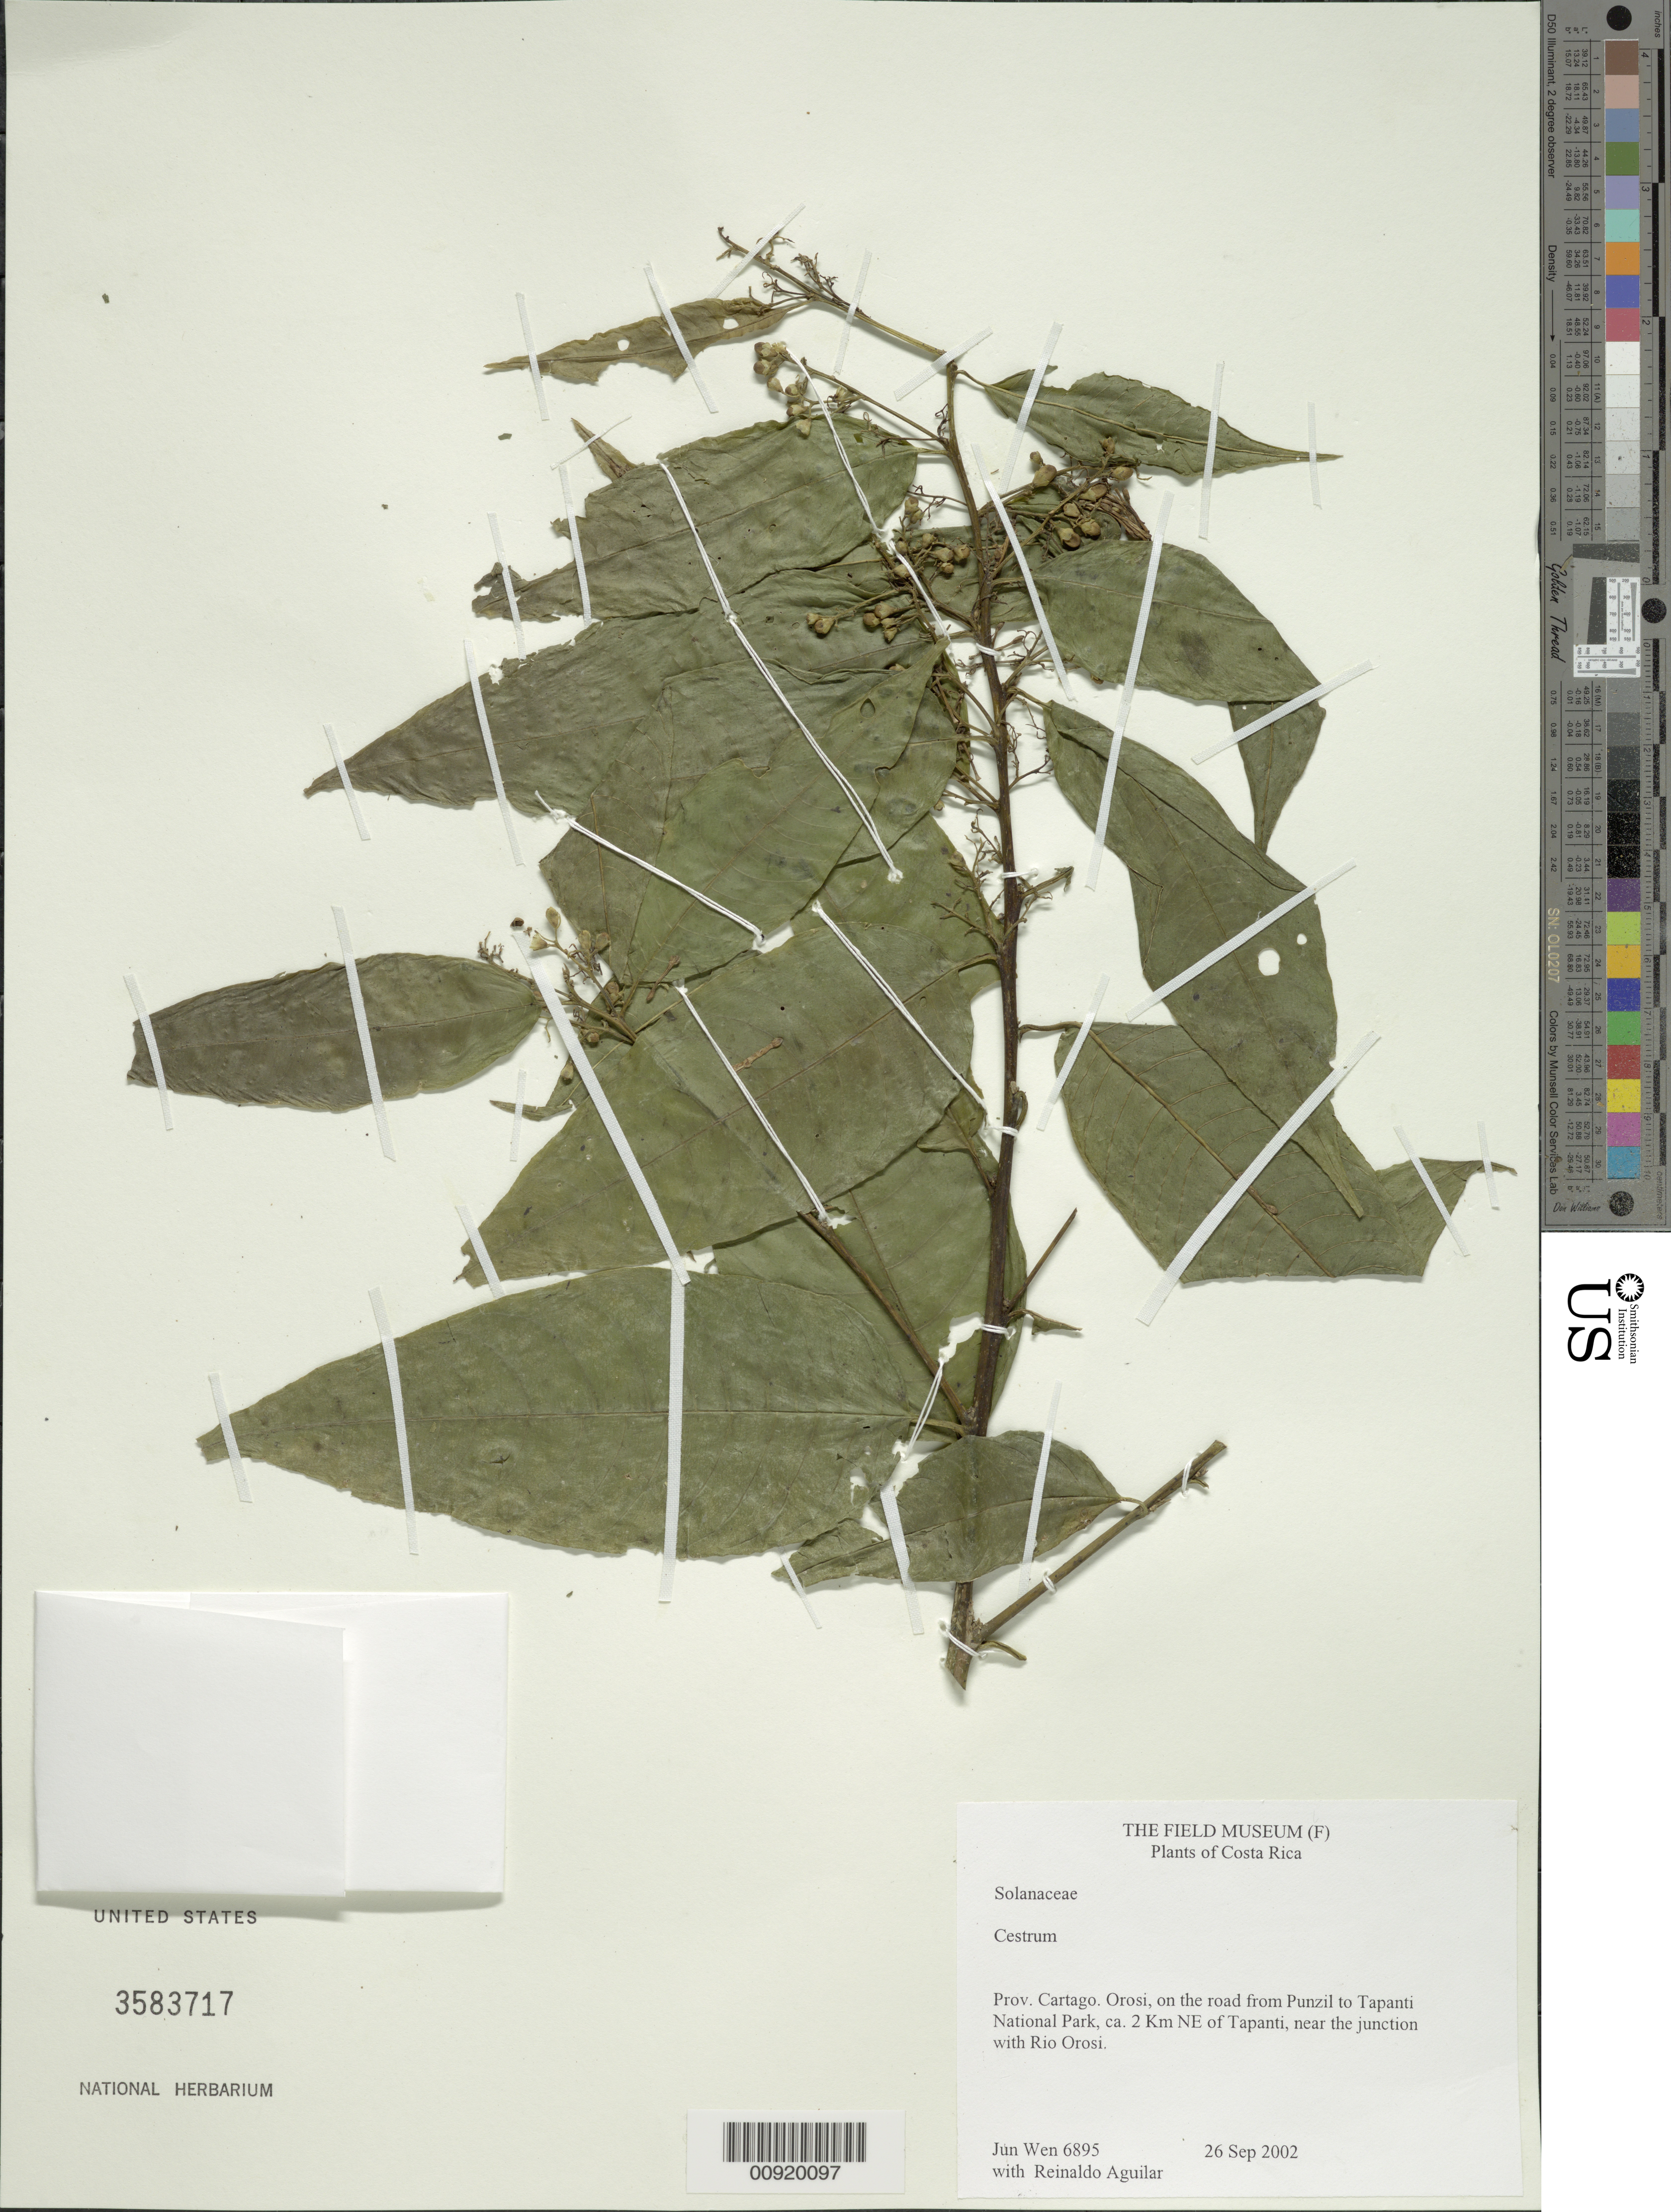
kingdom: Plantae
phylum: Tracheophyta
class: Magnoliopsida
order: Solanales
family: Solanaceae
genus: Cestrum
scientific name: Cestrum sp.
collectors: J. Wen & R. Aguilar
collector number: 6895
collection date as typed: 24 Sep 2002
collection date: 2002-09-26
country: Costa Rica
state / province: Cartago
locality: Orosi, on the road from Punzil to Parque Nacional Tapanti, ca. 2 km NE of Tanpanti, near the junction with Rio Orosi.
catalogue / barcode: US 3583717